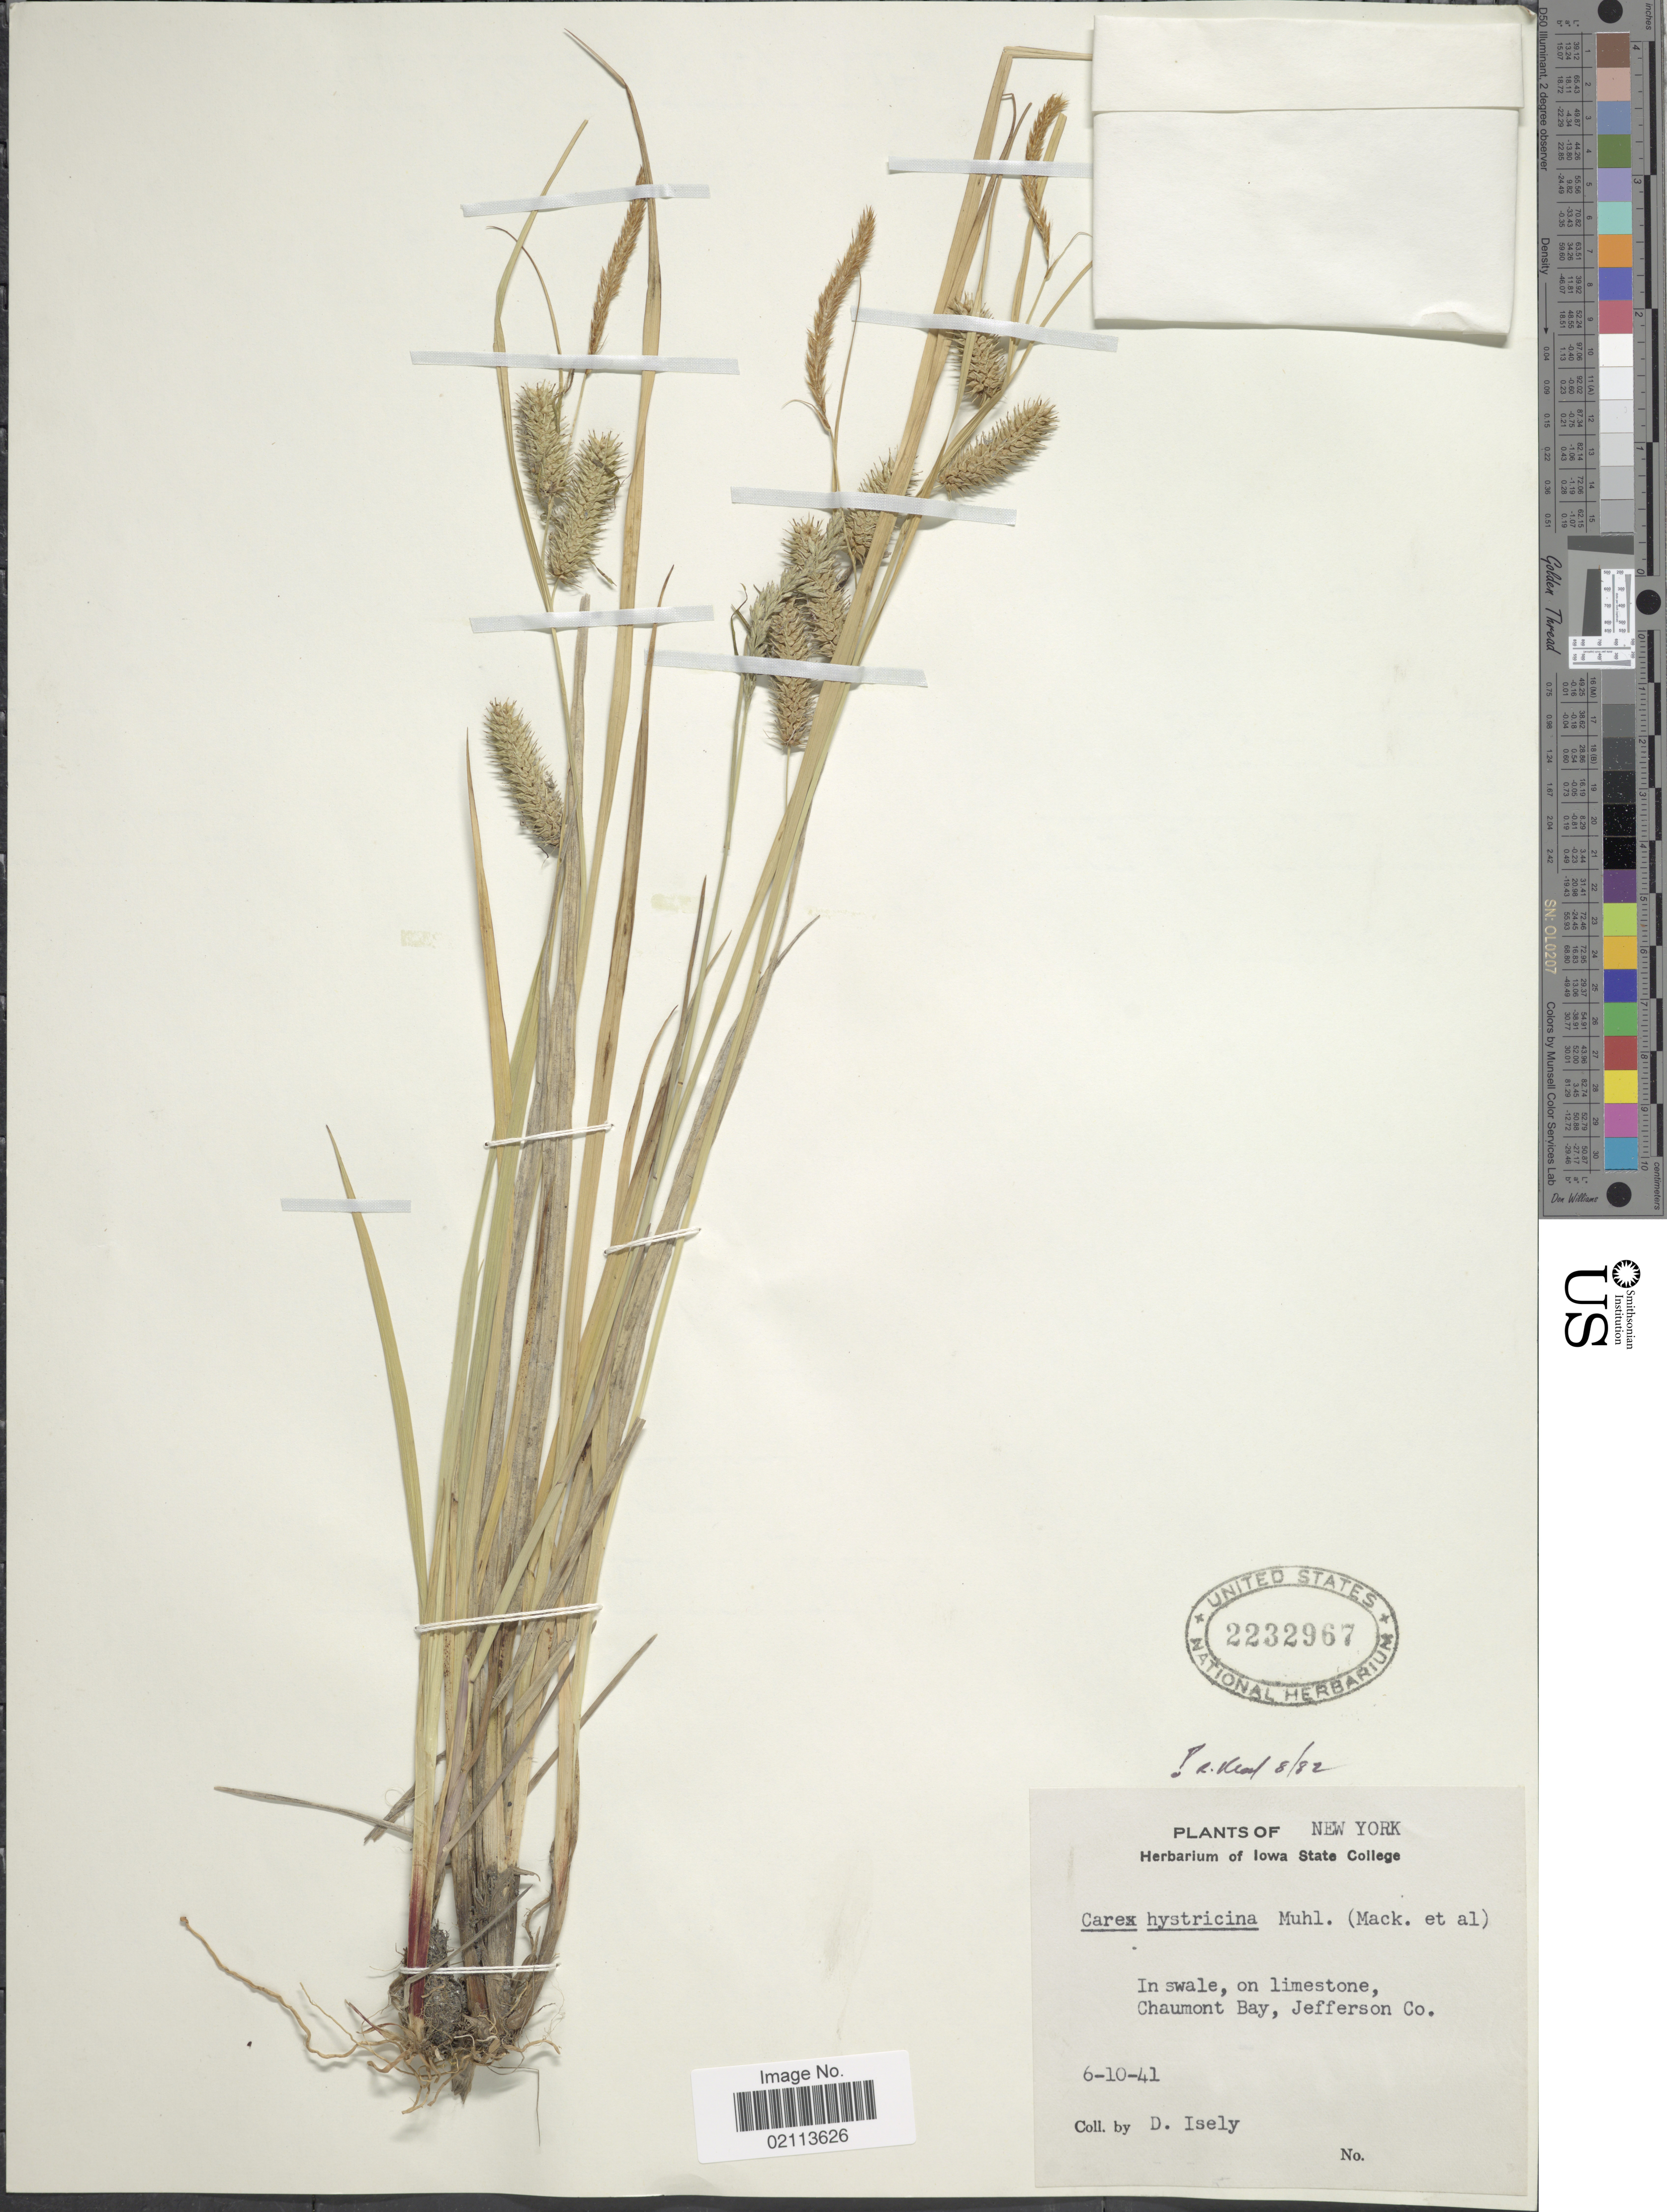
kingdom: Plantae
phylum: Tracheophyta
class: Liliopsida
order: Poales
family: Cyperaceae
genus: Carex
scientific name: Carex hystericina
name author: Muhl. ex Willd.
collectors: D. Isely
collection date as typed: Transcribed d/m/y: 10/6/41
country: United States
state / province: New York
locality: In swale, on limestone, Chaumont Bay, Jefferson Co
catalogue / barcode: US 2232967